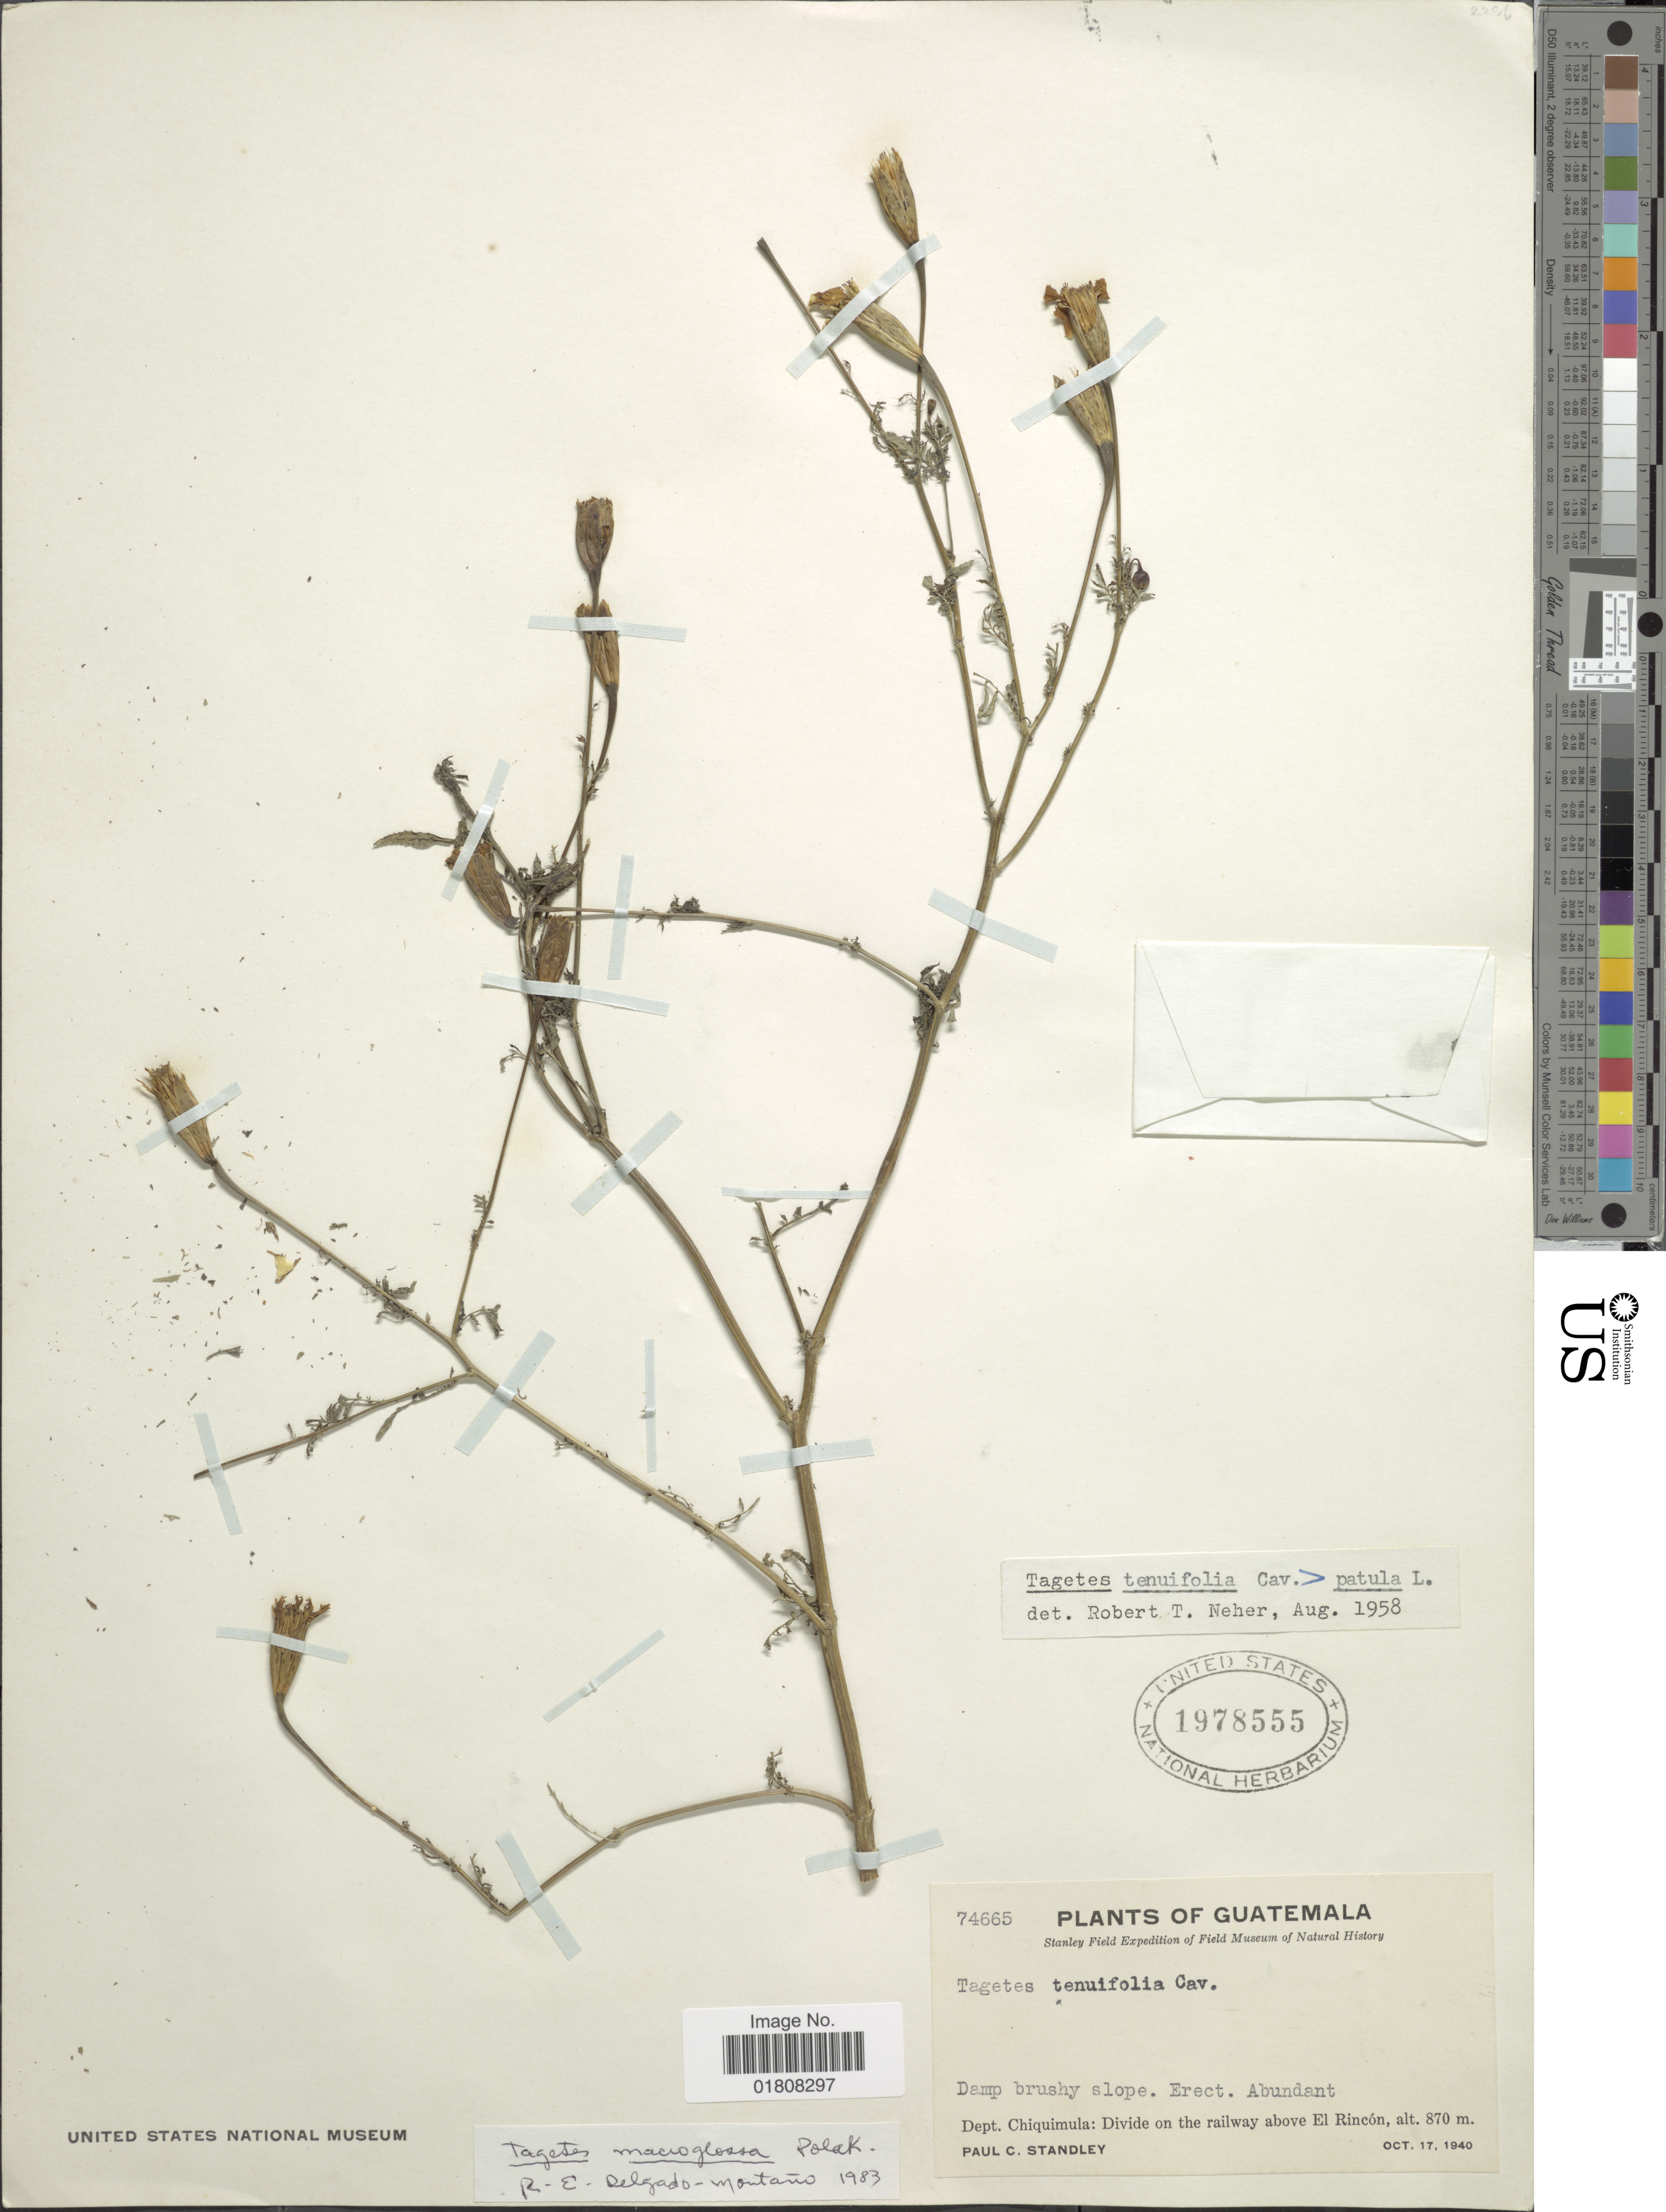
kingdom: Plantae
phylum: Tracheophyta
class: Magnoliopsida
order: Asterales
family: Asteraceae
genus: Tagetes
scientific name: Tagetes macroglossa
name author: Polak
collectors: P. C. Standley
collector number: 74665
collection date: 1940-10-17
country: Guatemala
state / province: Chiquimula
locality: Divide on the railway above El Rincon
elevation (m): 870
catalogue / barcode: US 1978555